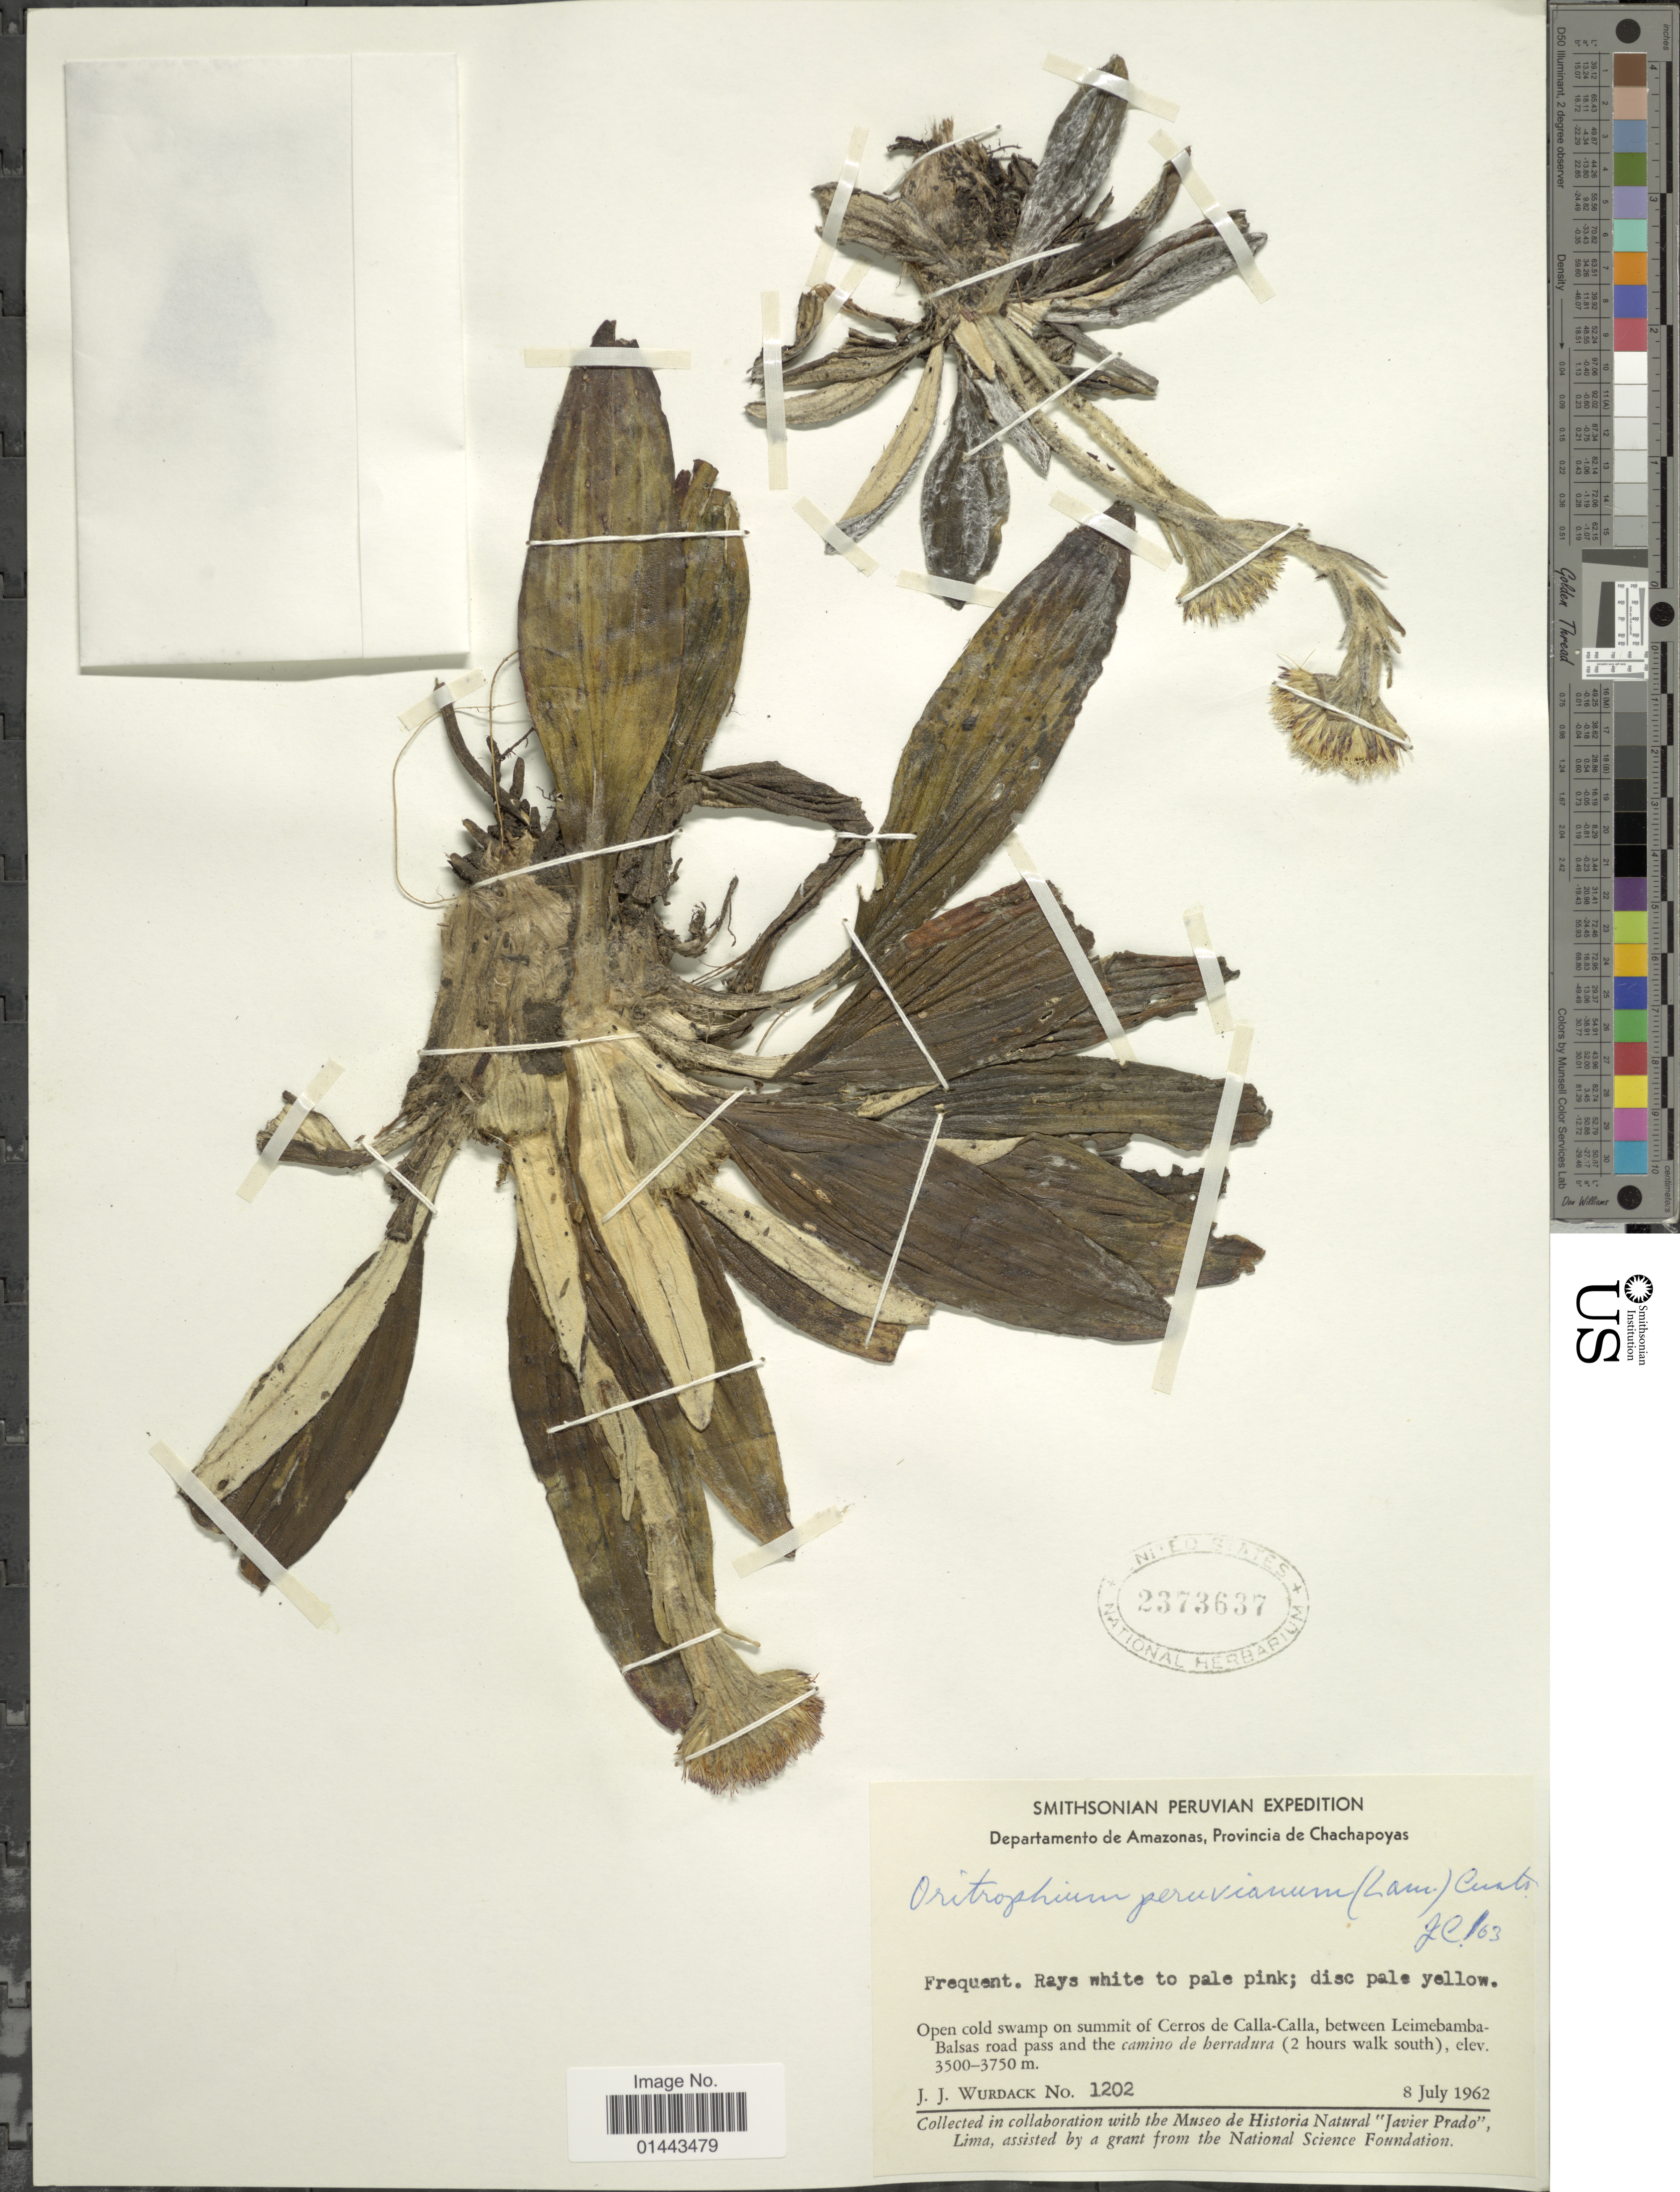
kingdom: Plantae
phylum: Tracheophyta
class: Magnoliopsida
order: Asterales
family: Asteraceae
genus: Oritrophium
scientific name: Oritrophium peruvianum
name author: (Lam.) Cuatrec.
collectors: J. J. Wurdack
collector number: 1202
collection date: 1962-07-08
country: Peru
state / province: Amazonas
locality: Open cold swamp on summit of Cerros de Calla-Calla, between Leimebamba - Balsas road pass and the camino de herradura (2 hours walk south), provincia de Chachapoyas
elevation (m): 3500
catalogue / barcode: US 2373637